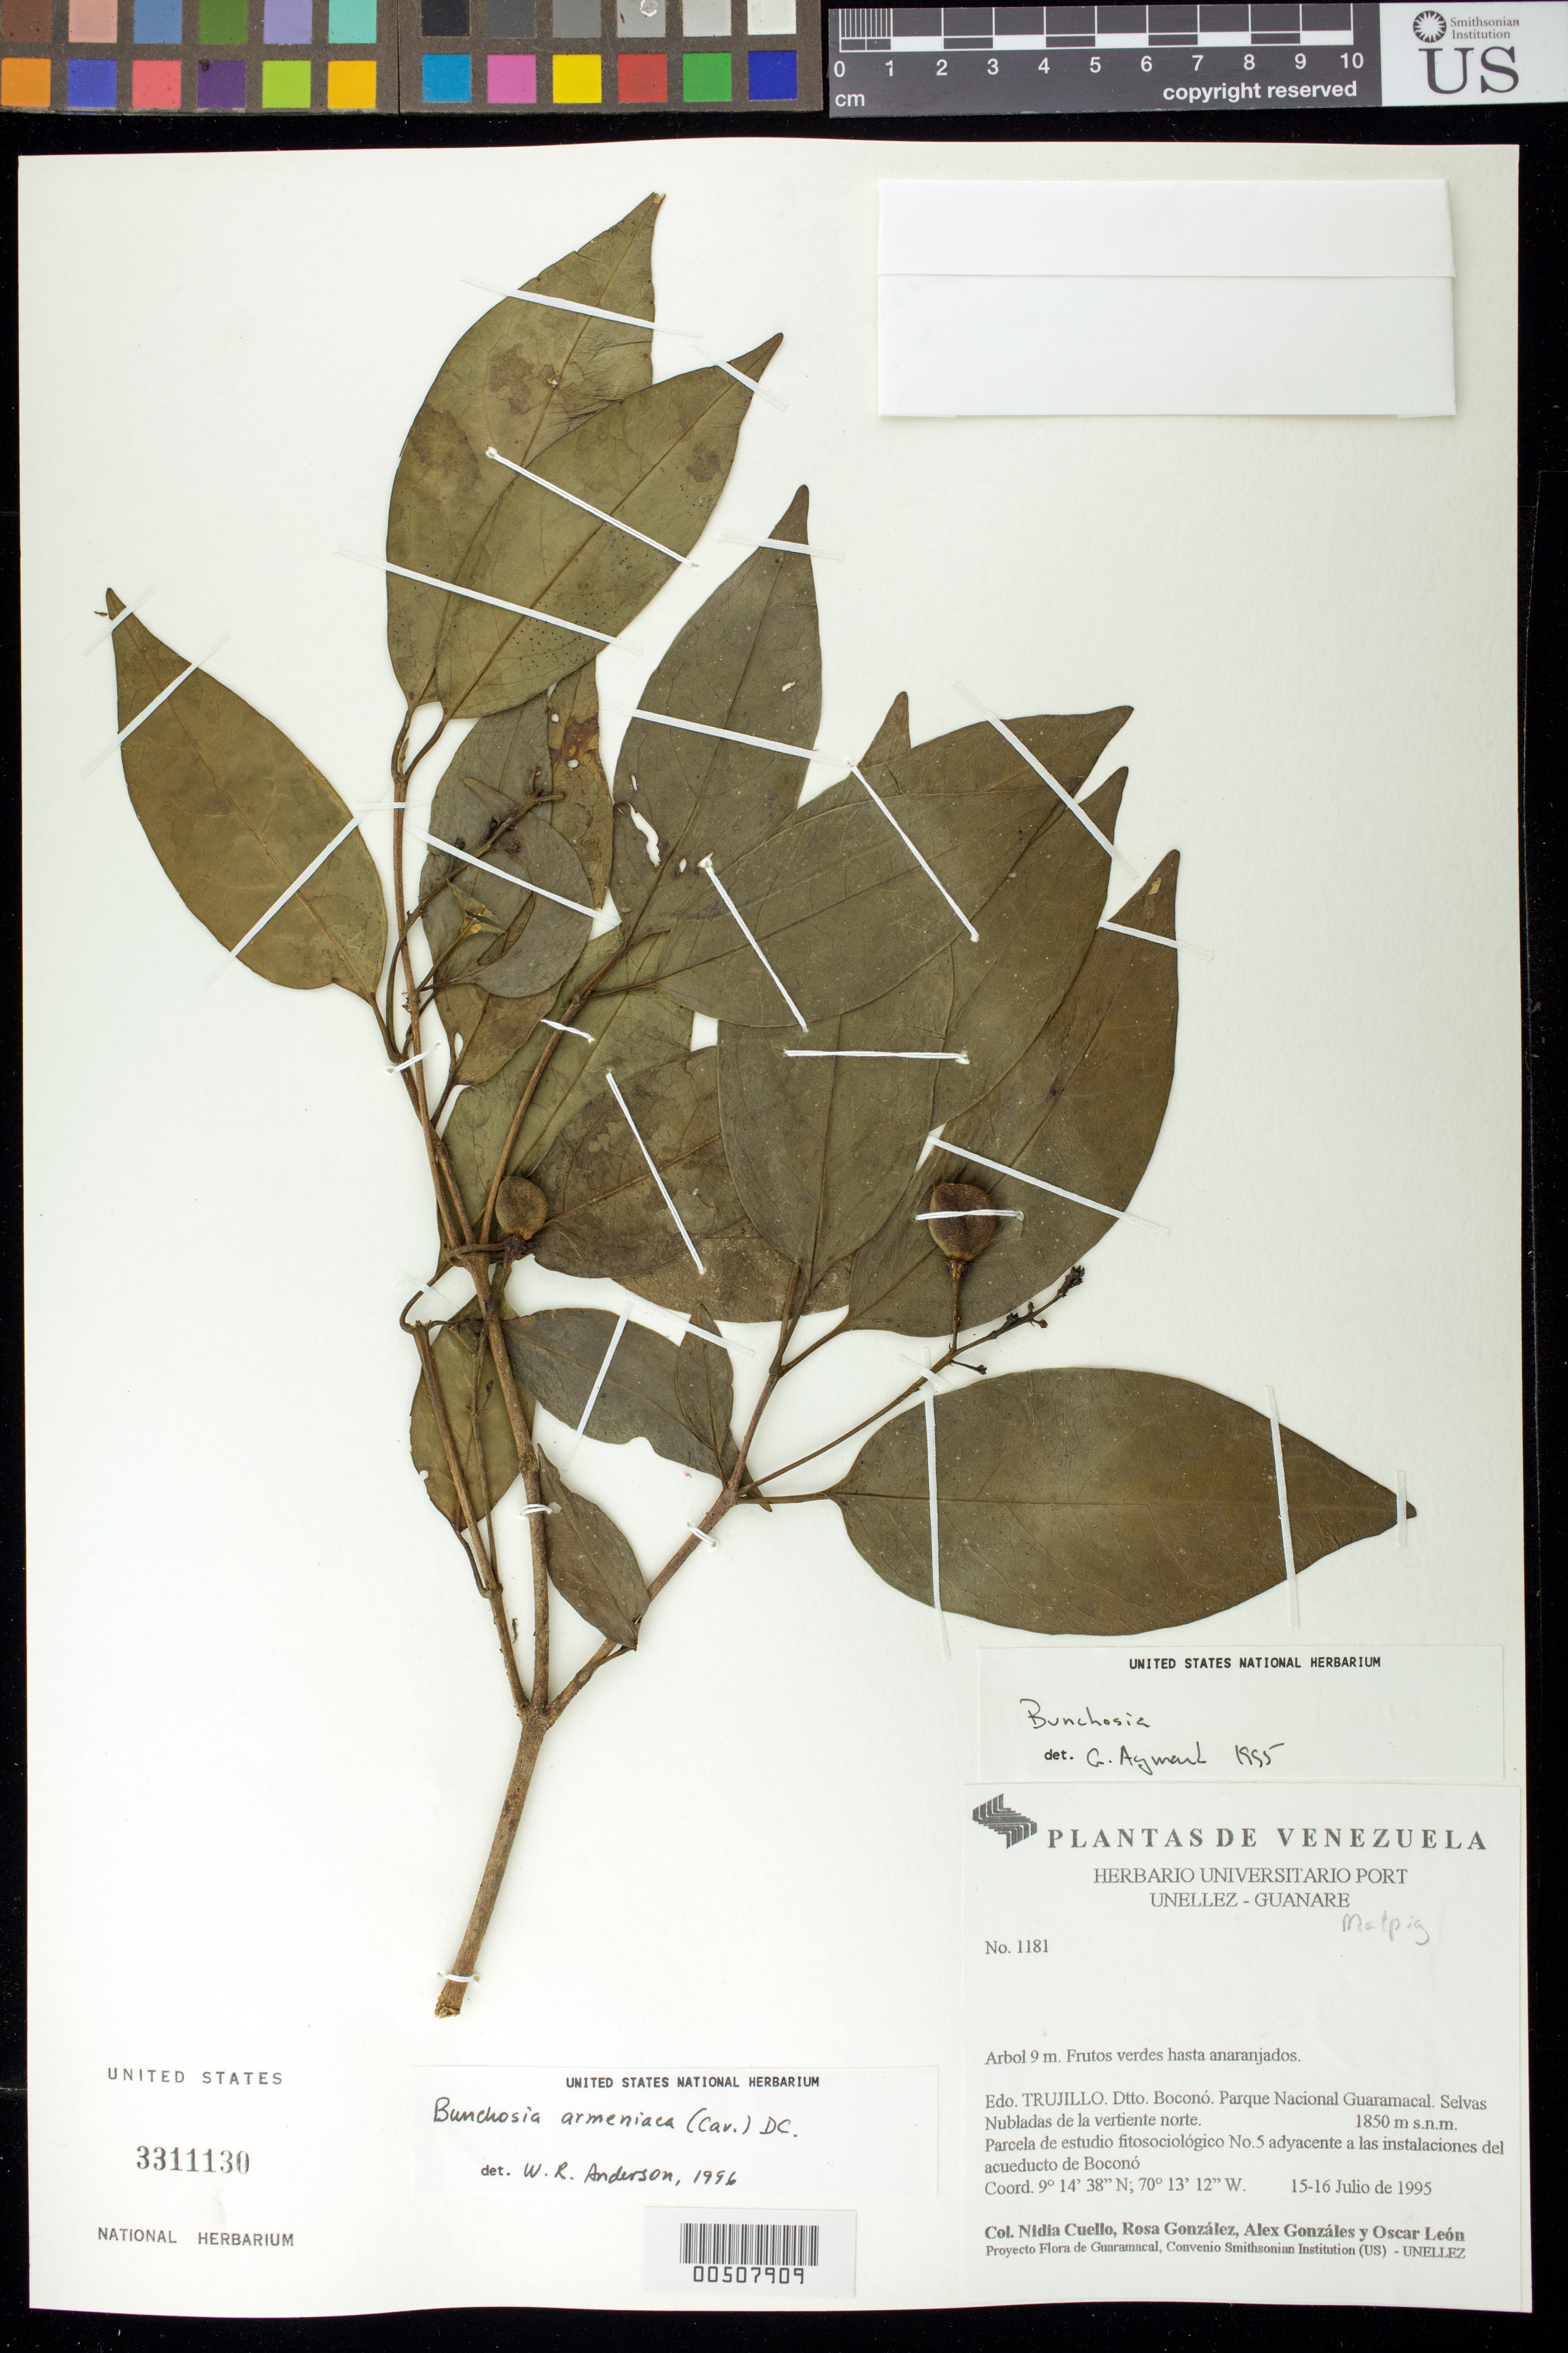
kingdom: Plantae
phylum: Tracheophyta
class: Magnoliopsida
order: Malpighiales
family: Malpighiaceae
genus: Bunchosia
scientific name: Bunchosia armeniaca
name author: (Cav.) DC.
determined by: Anderson, W. R., (MICH), University of Michigan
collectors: N. L. Cuello, R. González, A. Gonzáles & O. León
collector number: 1181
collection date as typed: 15 Jul 1995 to 16 Jul 1995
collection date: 1995-07-15/1995-07-16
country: Venezuela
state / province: Trujillo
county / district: Boconó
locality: Parque Nacional Guaramacal. Vertiente N. Adyacente a las instalaciones del acueducto de Boconó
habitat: Selvas Nubladas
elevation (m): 1850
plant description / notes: K, MICH, MO, PORT, US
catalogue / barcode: US 3311130